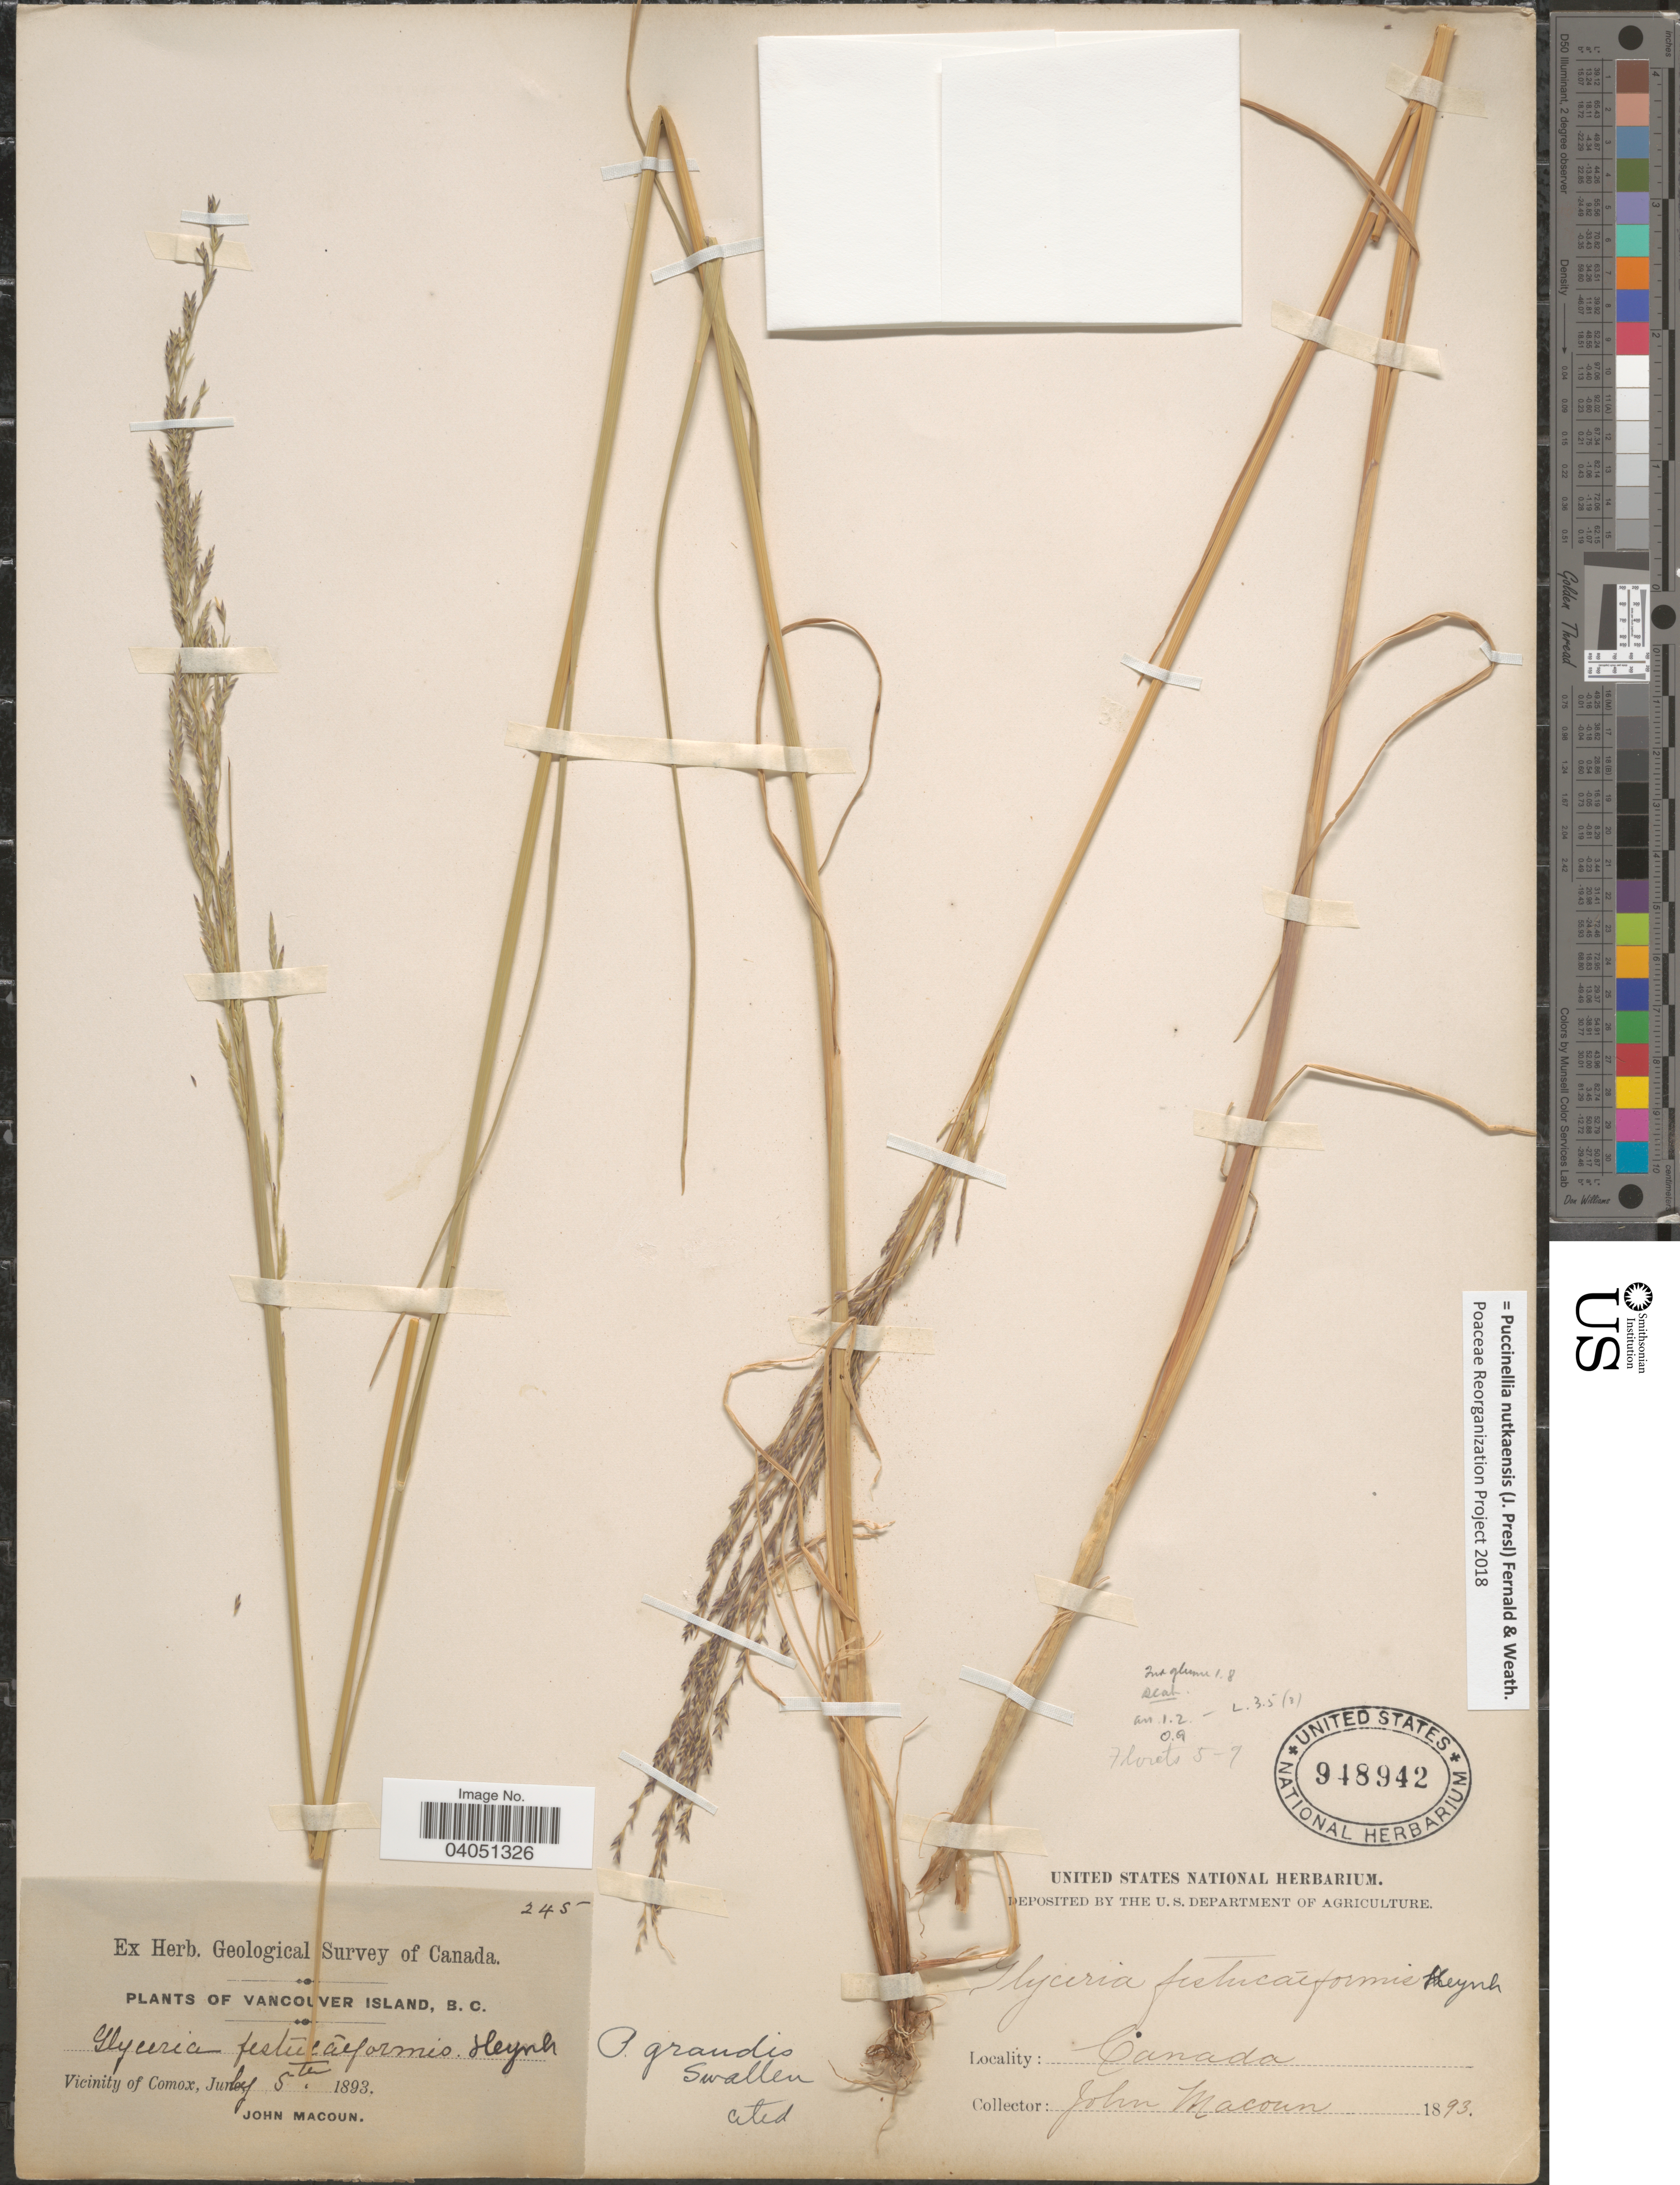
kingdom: Plantae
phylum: Tracheophyta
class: Liliopsida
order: Poales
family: Poaceae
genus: Puccinellia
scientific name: Puccinellia nutkaensis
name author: (J. Presl) Fernald & Weath.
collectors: J. Macoun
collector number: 245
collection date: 1893-07-05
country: Canada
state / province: British Columbia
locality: Vancouver Island. Vicinity of Comox.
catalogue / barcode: US 948942